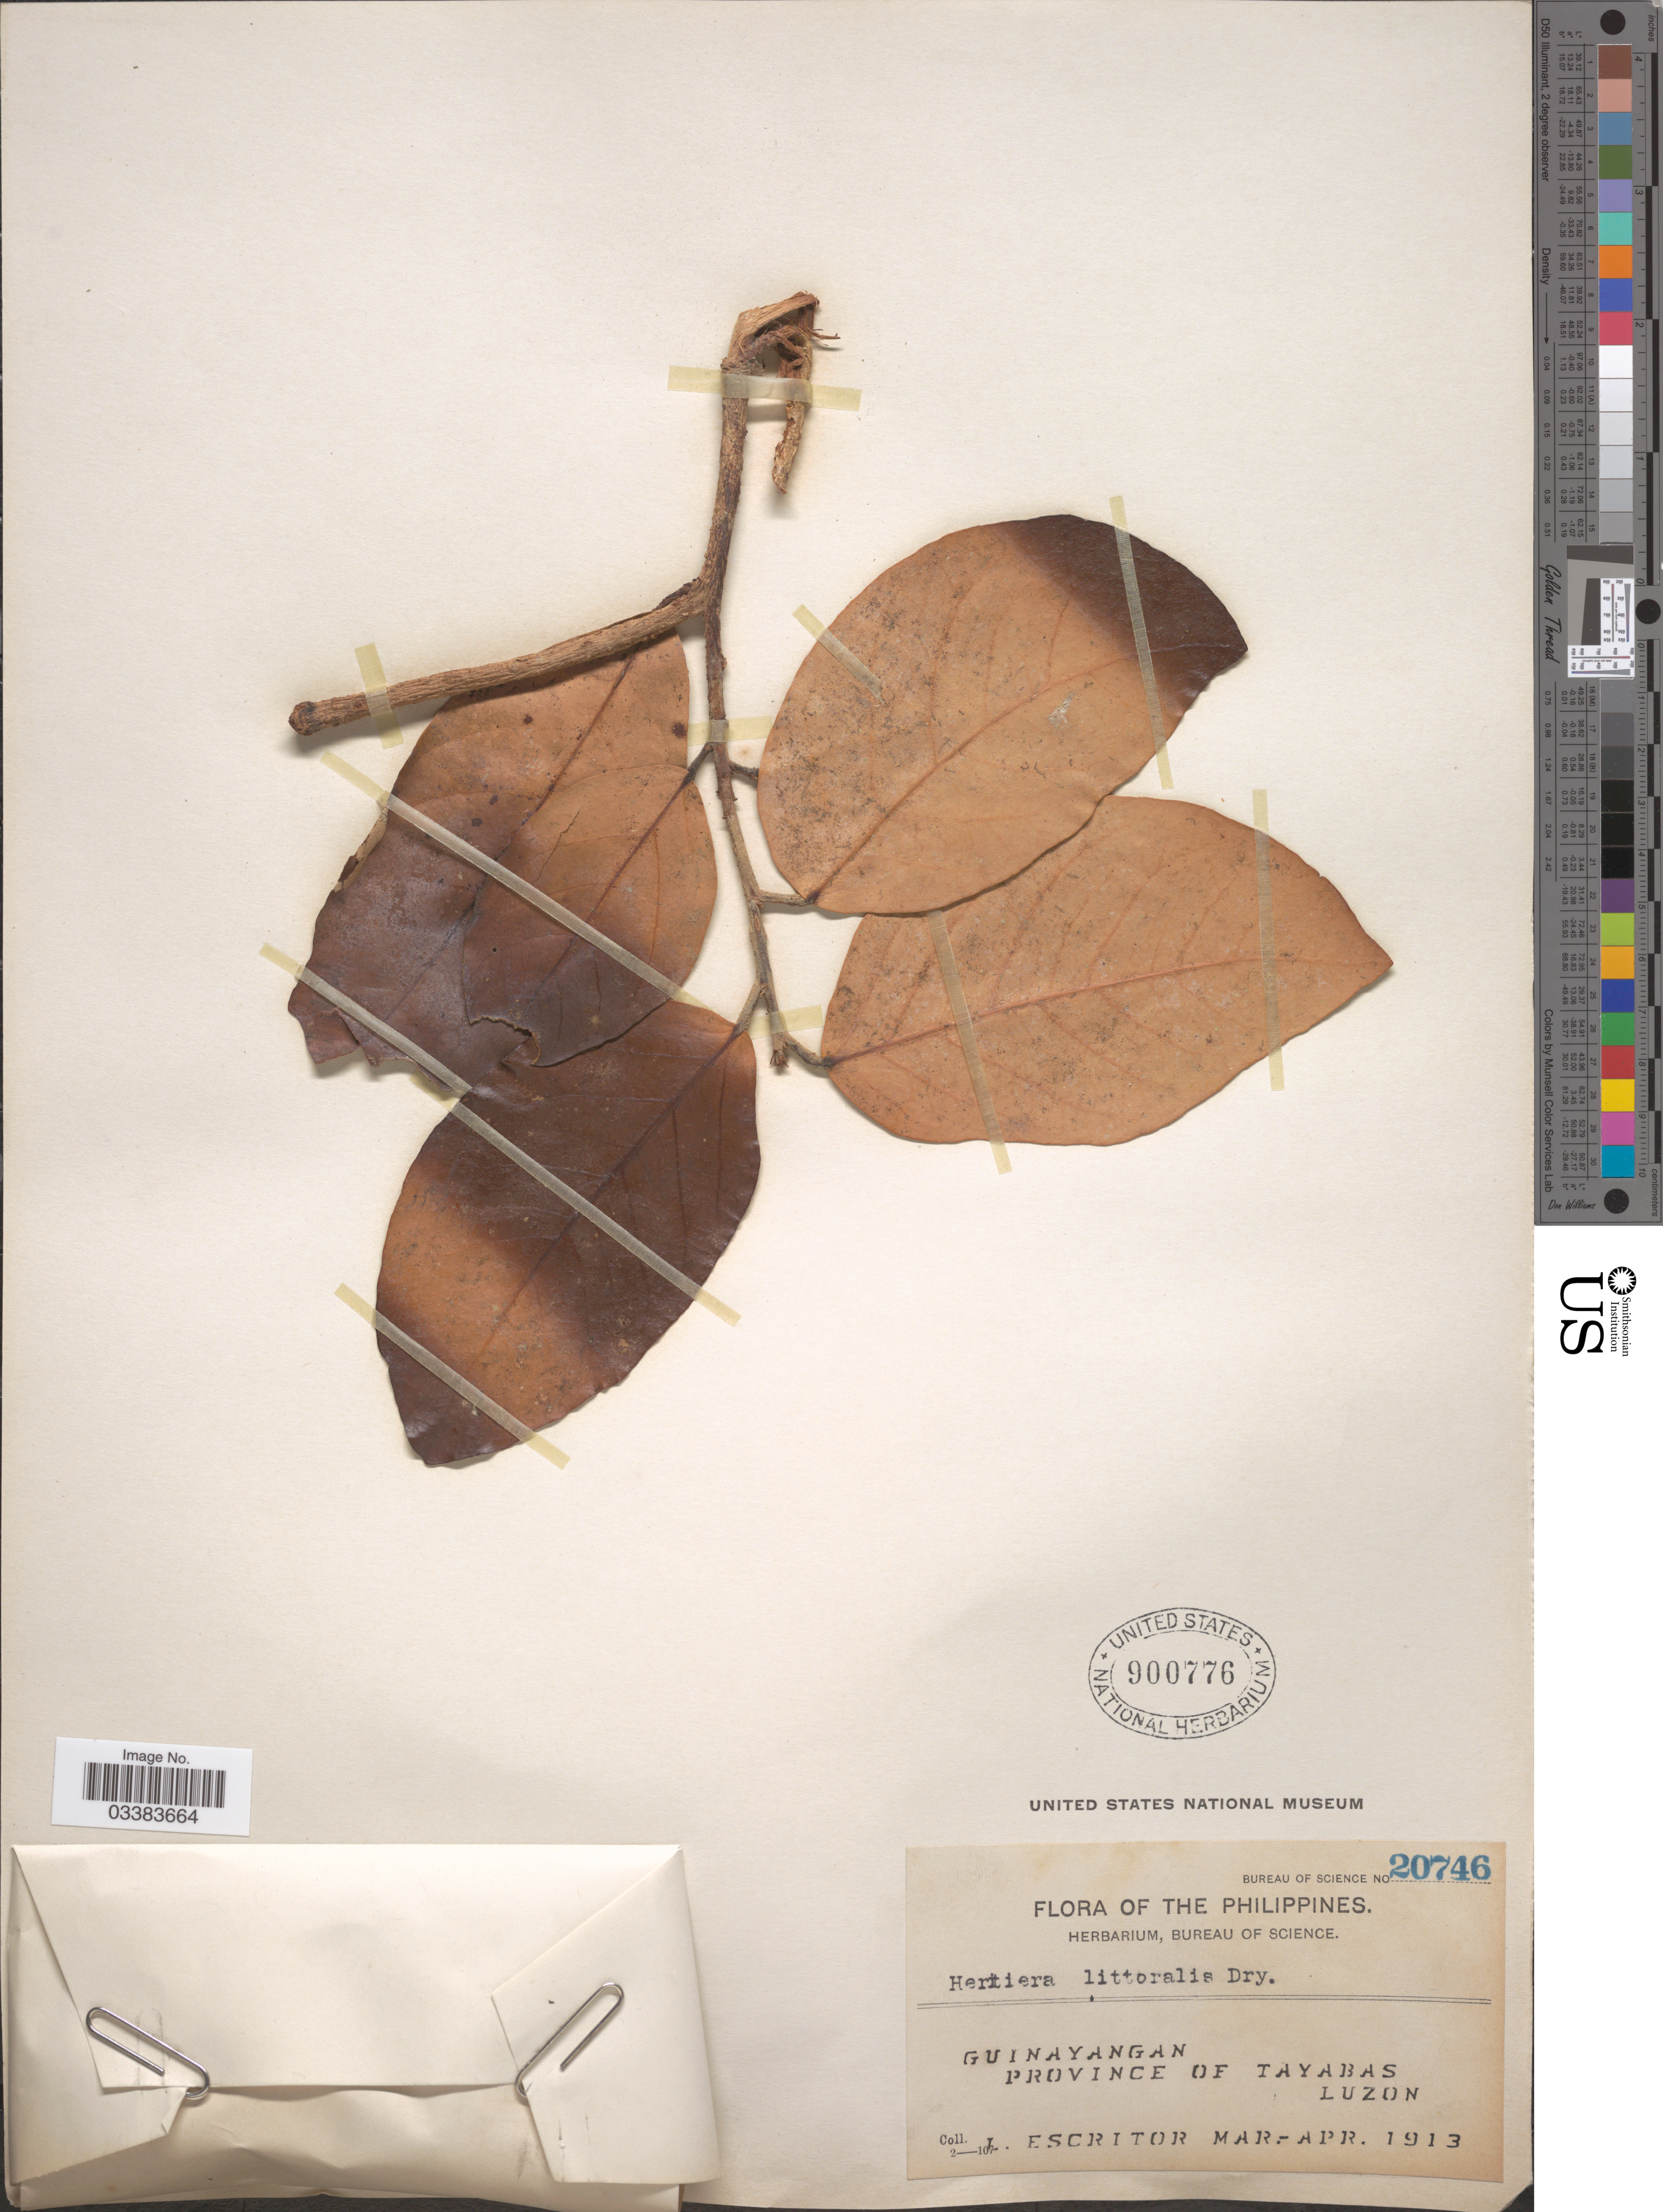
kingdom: Plantae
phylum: Tracheophyta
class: Magnoliopsida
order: Malvales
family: Malvaceae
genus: Heritiera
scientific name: Heritiera littoralis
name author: Aiton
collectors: L. Escritor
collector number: Bureau of Science 20746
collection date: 1913-03/1913-04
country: Philippines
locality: Guinayangan. Province of Tayabas. Luzon.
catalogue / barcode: US 900776